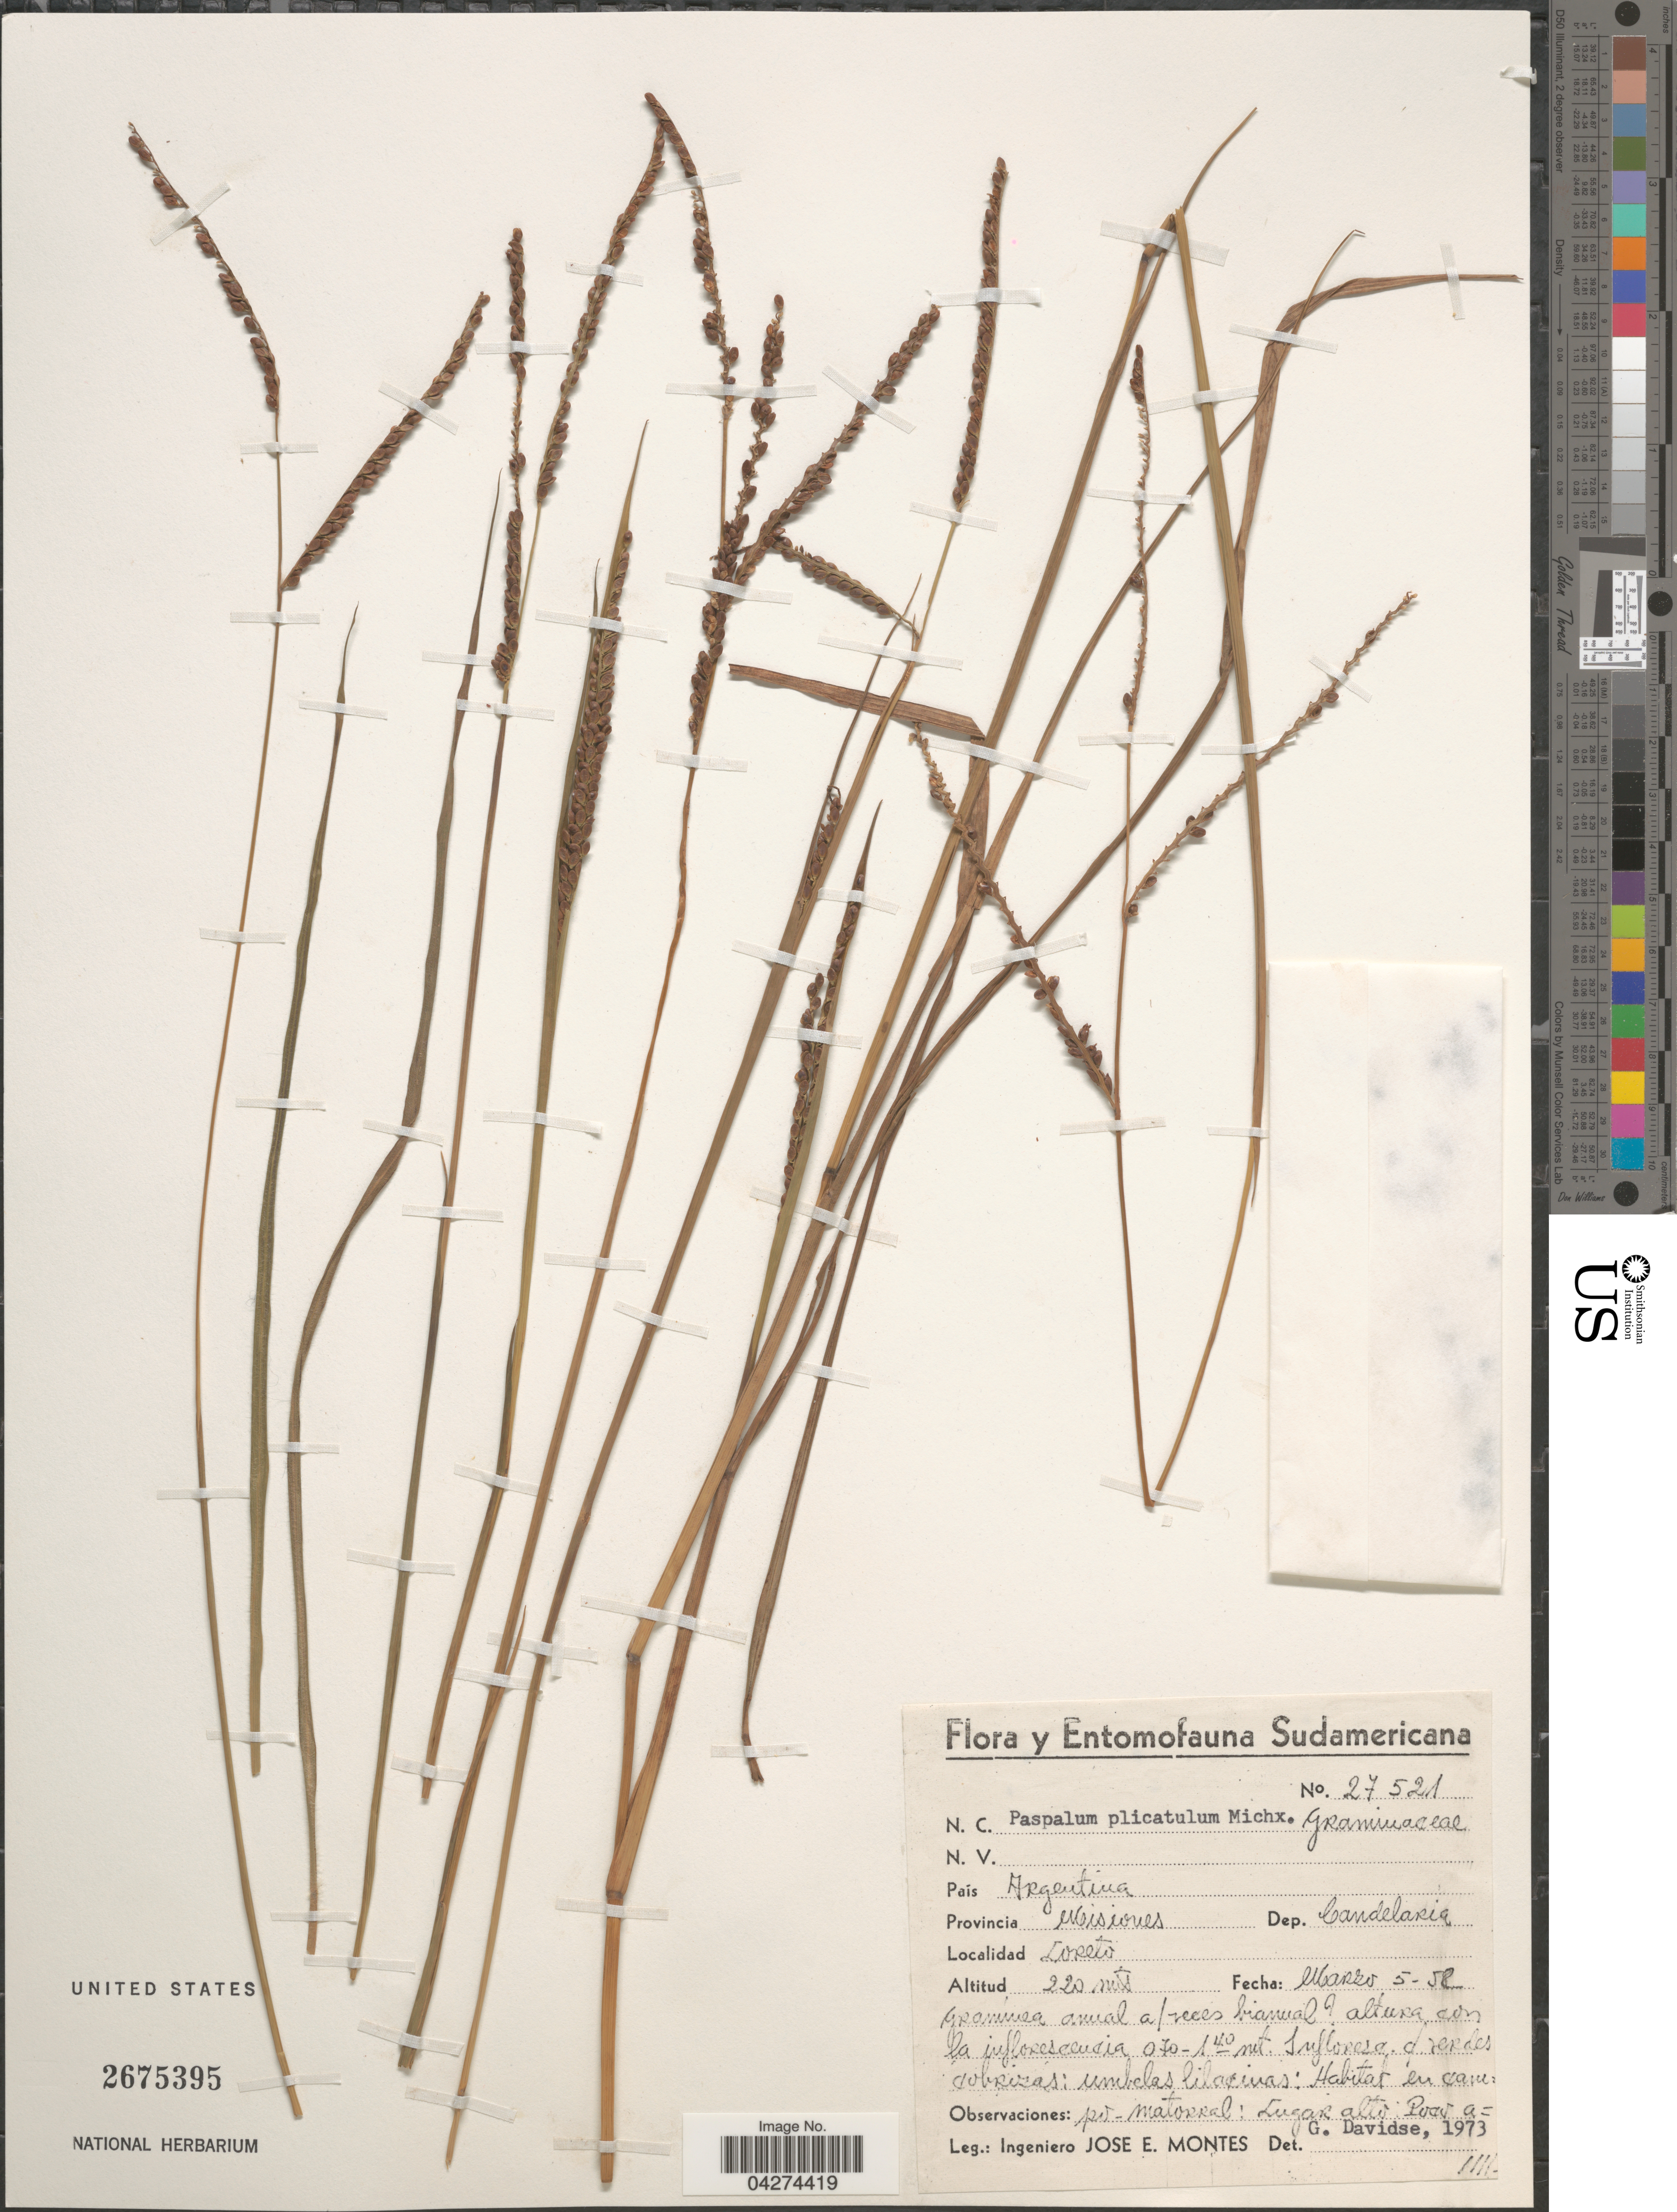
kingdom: Plantae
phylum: Tracheophyta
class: Liliopsida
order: Poales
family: Poaceae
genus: Paspalum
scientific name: Paspalum plicatulum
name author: Michx.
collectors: J. E. Montes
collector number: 27521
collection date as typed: Transcribed d/m/y: 5/3/52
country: Argentina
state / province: Misiones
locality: Dep. Candelaria. Loreto.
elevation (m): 220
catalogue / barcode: US 2675395